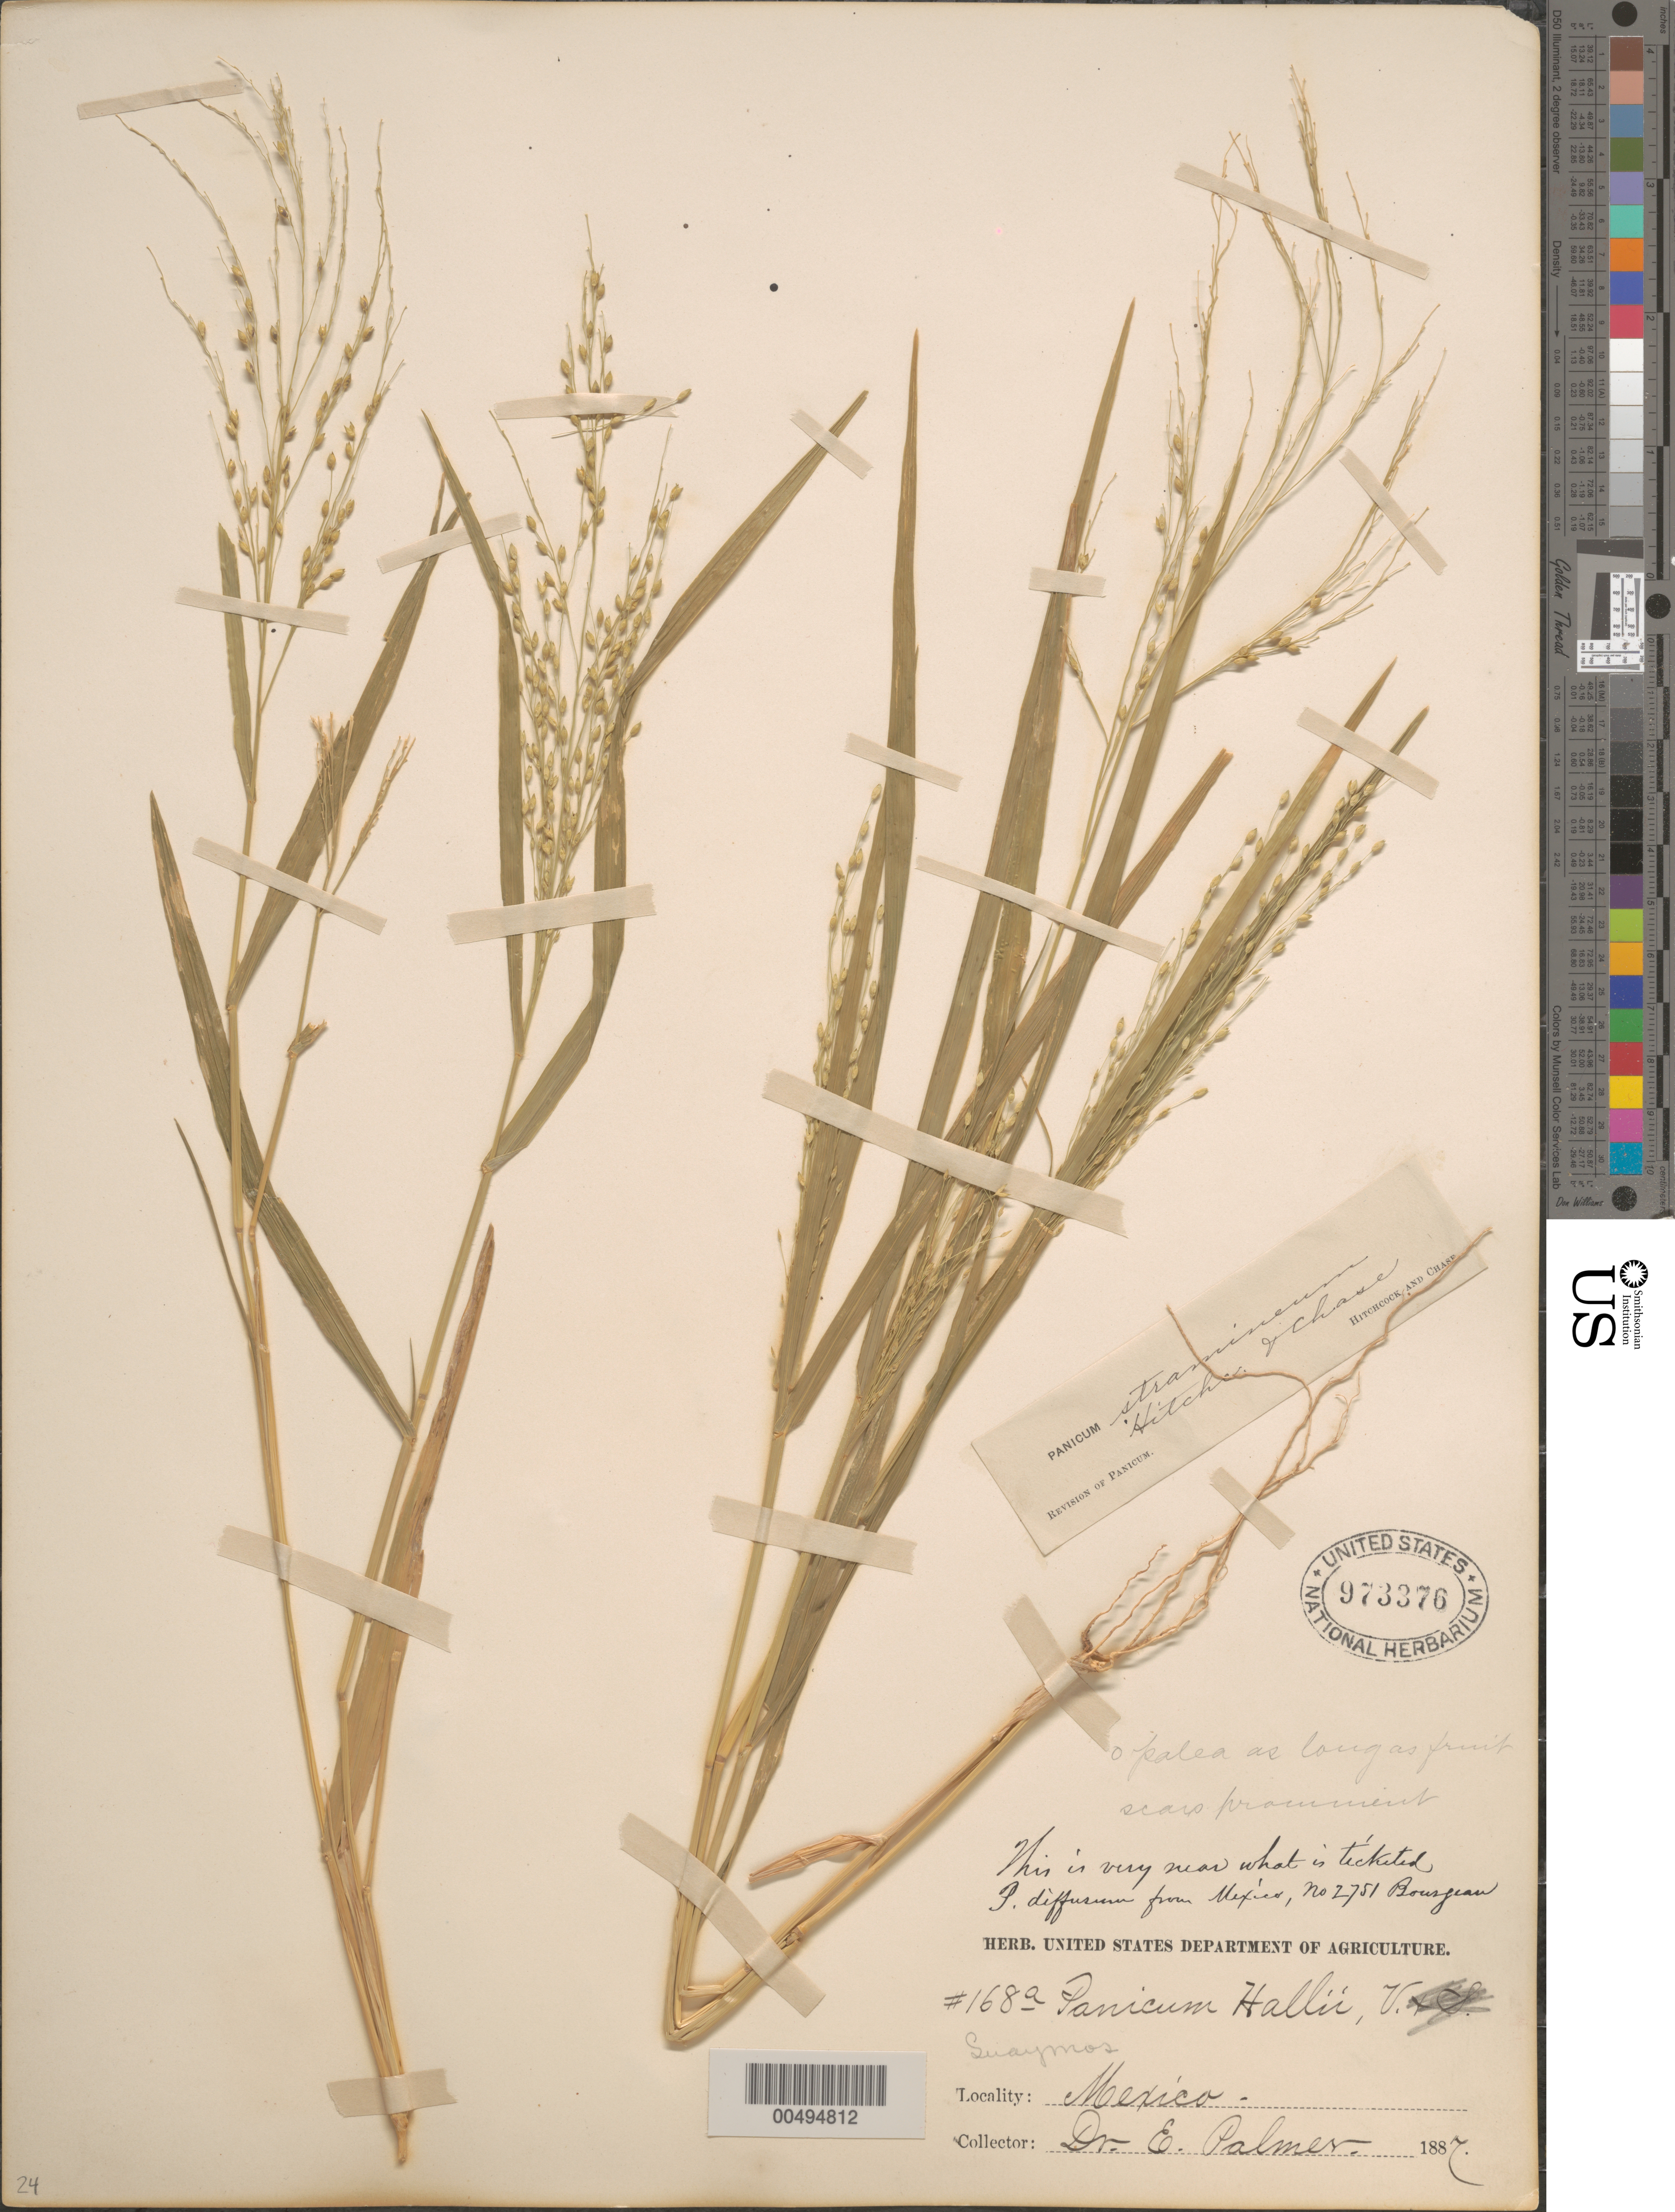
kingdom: Plantae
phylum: Tracheophyta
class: Liliopsida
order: Poales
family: Poaceae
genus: Panicum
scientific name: Panicum capillare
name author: L.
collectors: E. Palmer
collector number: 168a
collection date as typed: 1887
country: Mexico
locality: Guaymas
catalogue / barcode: US 973376